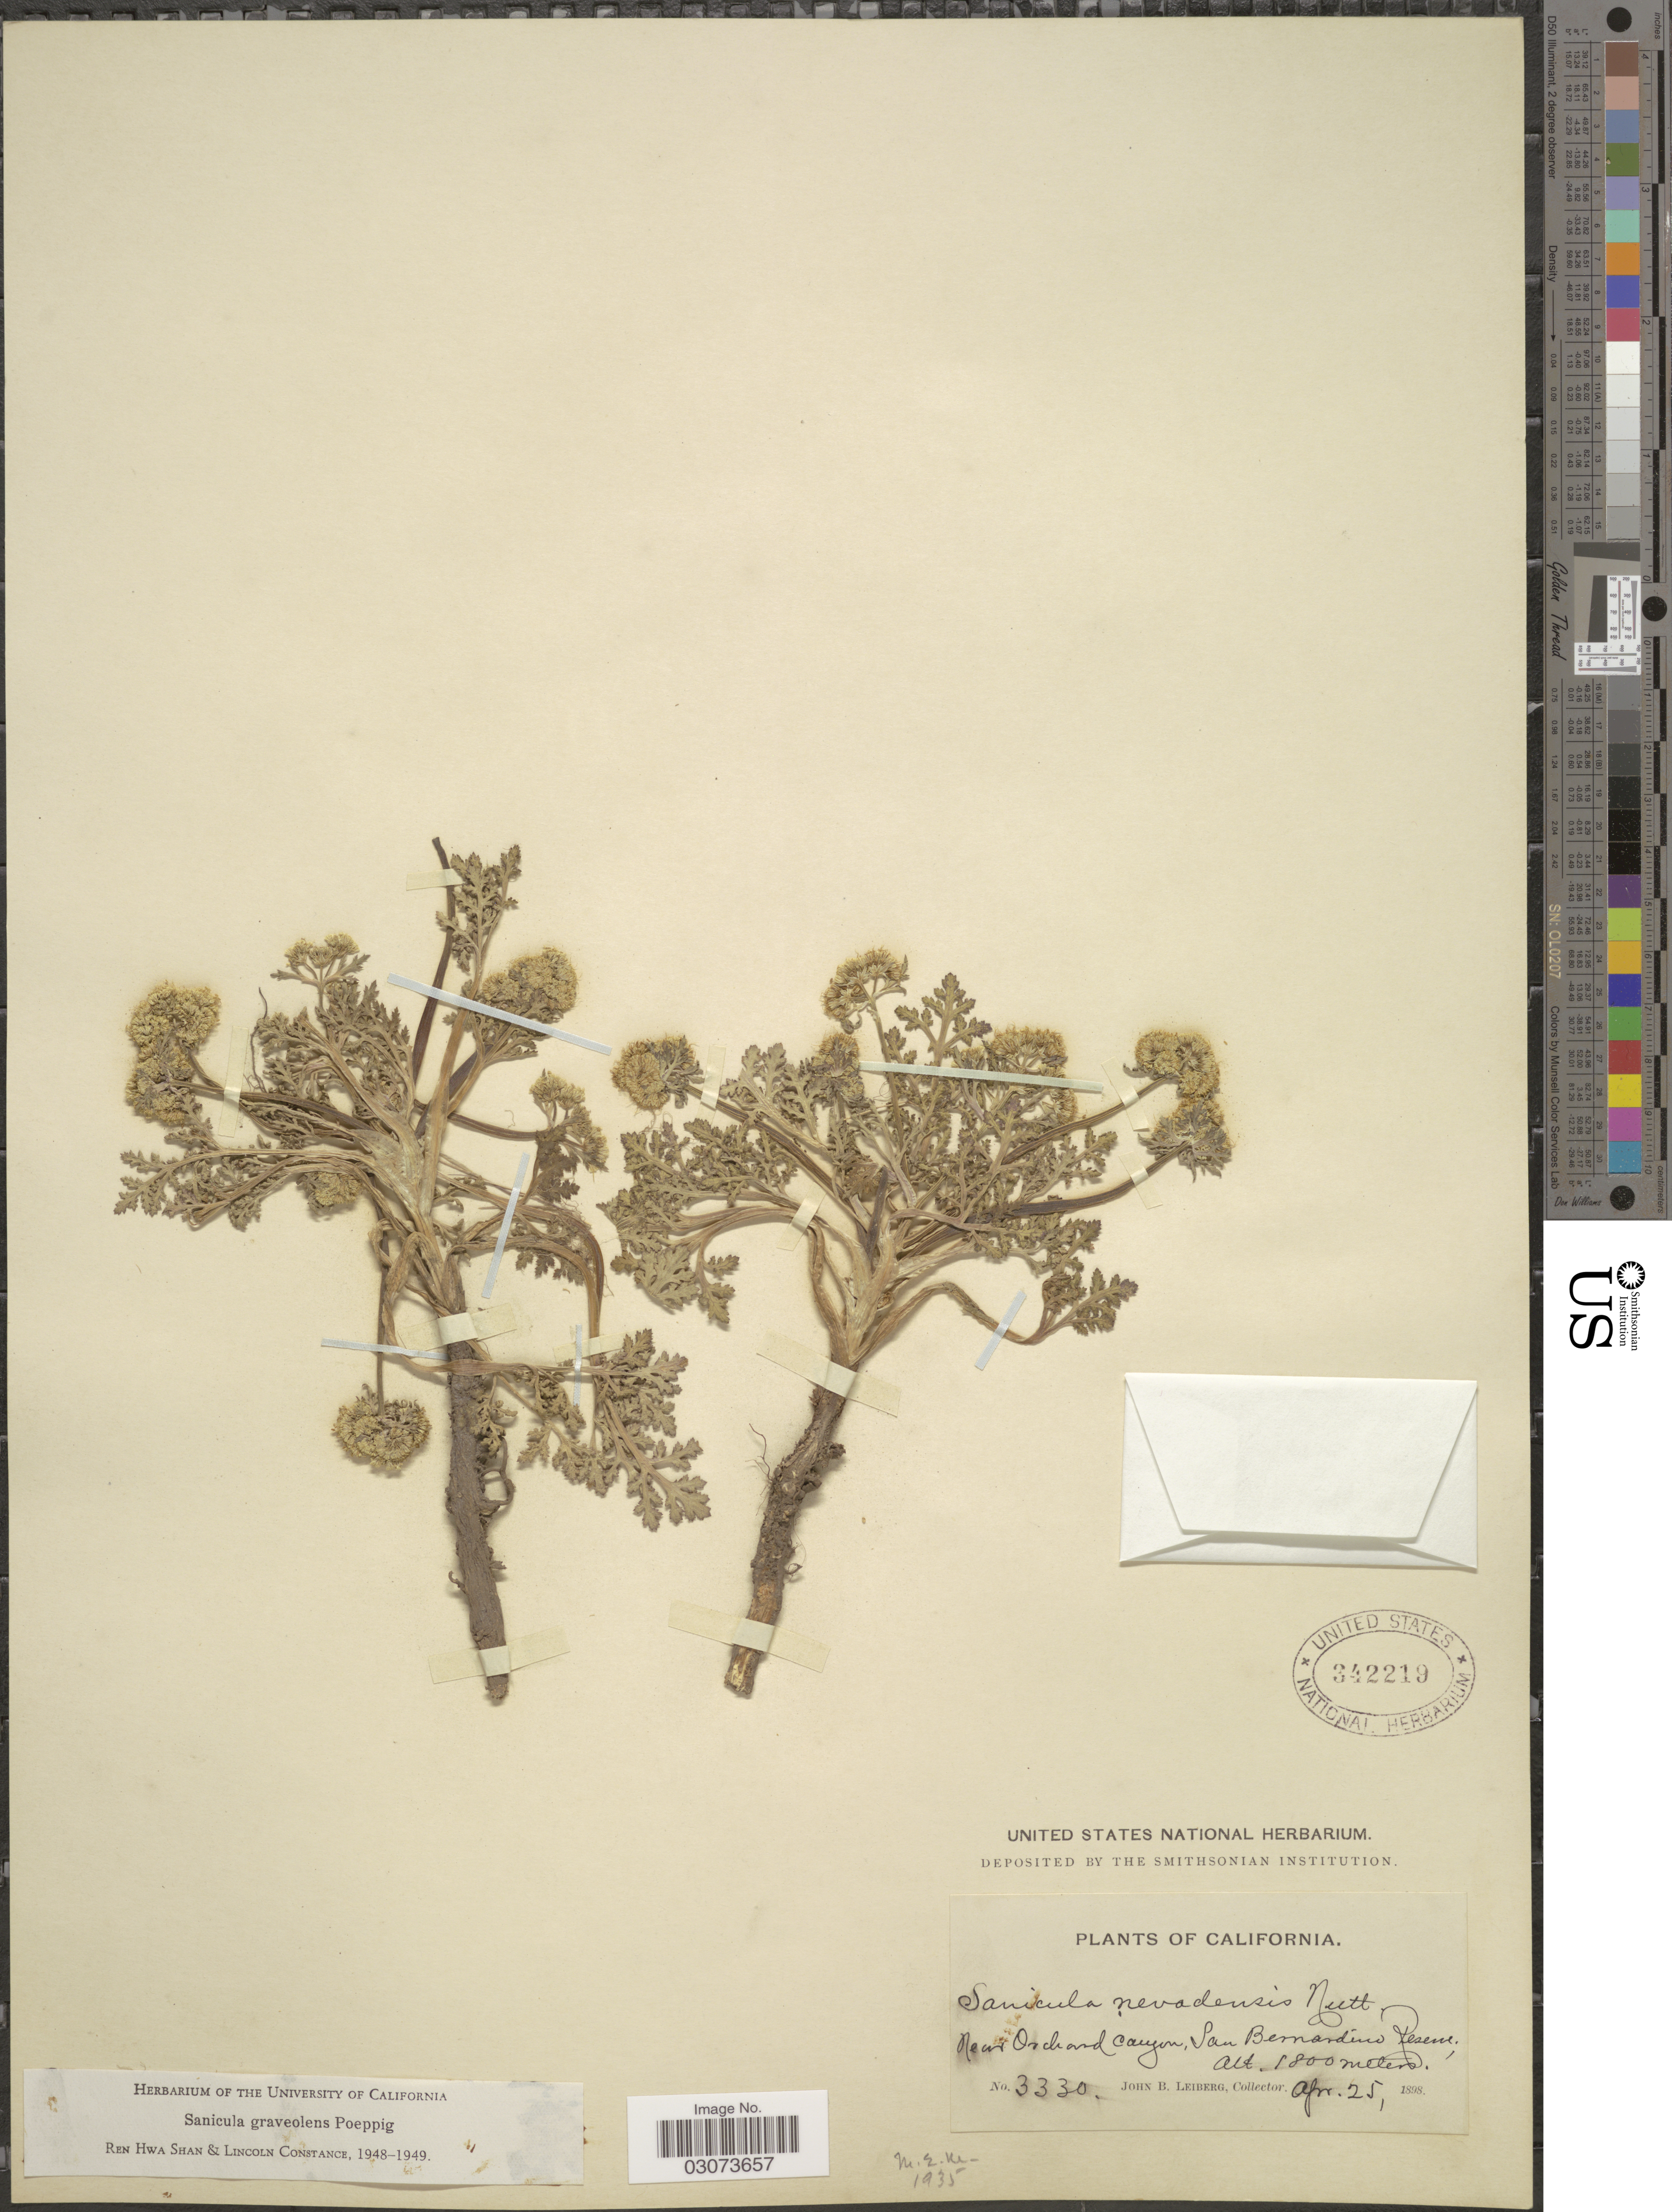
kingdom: Plantae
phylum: Tracheophyta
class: Magnoliopsida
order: Apiales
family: Apiaceae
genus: Sanicula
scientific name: Sanicula graveolens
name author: Poepp. ex DC.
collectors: J. B. Leiberg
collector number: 3330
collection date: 1898-04-25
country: United States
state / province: California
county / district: San Bernardino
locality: Near Orchard canyon, San Bernardino Reserve.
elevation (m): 1800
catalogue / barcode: US 342219